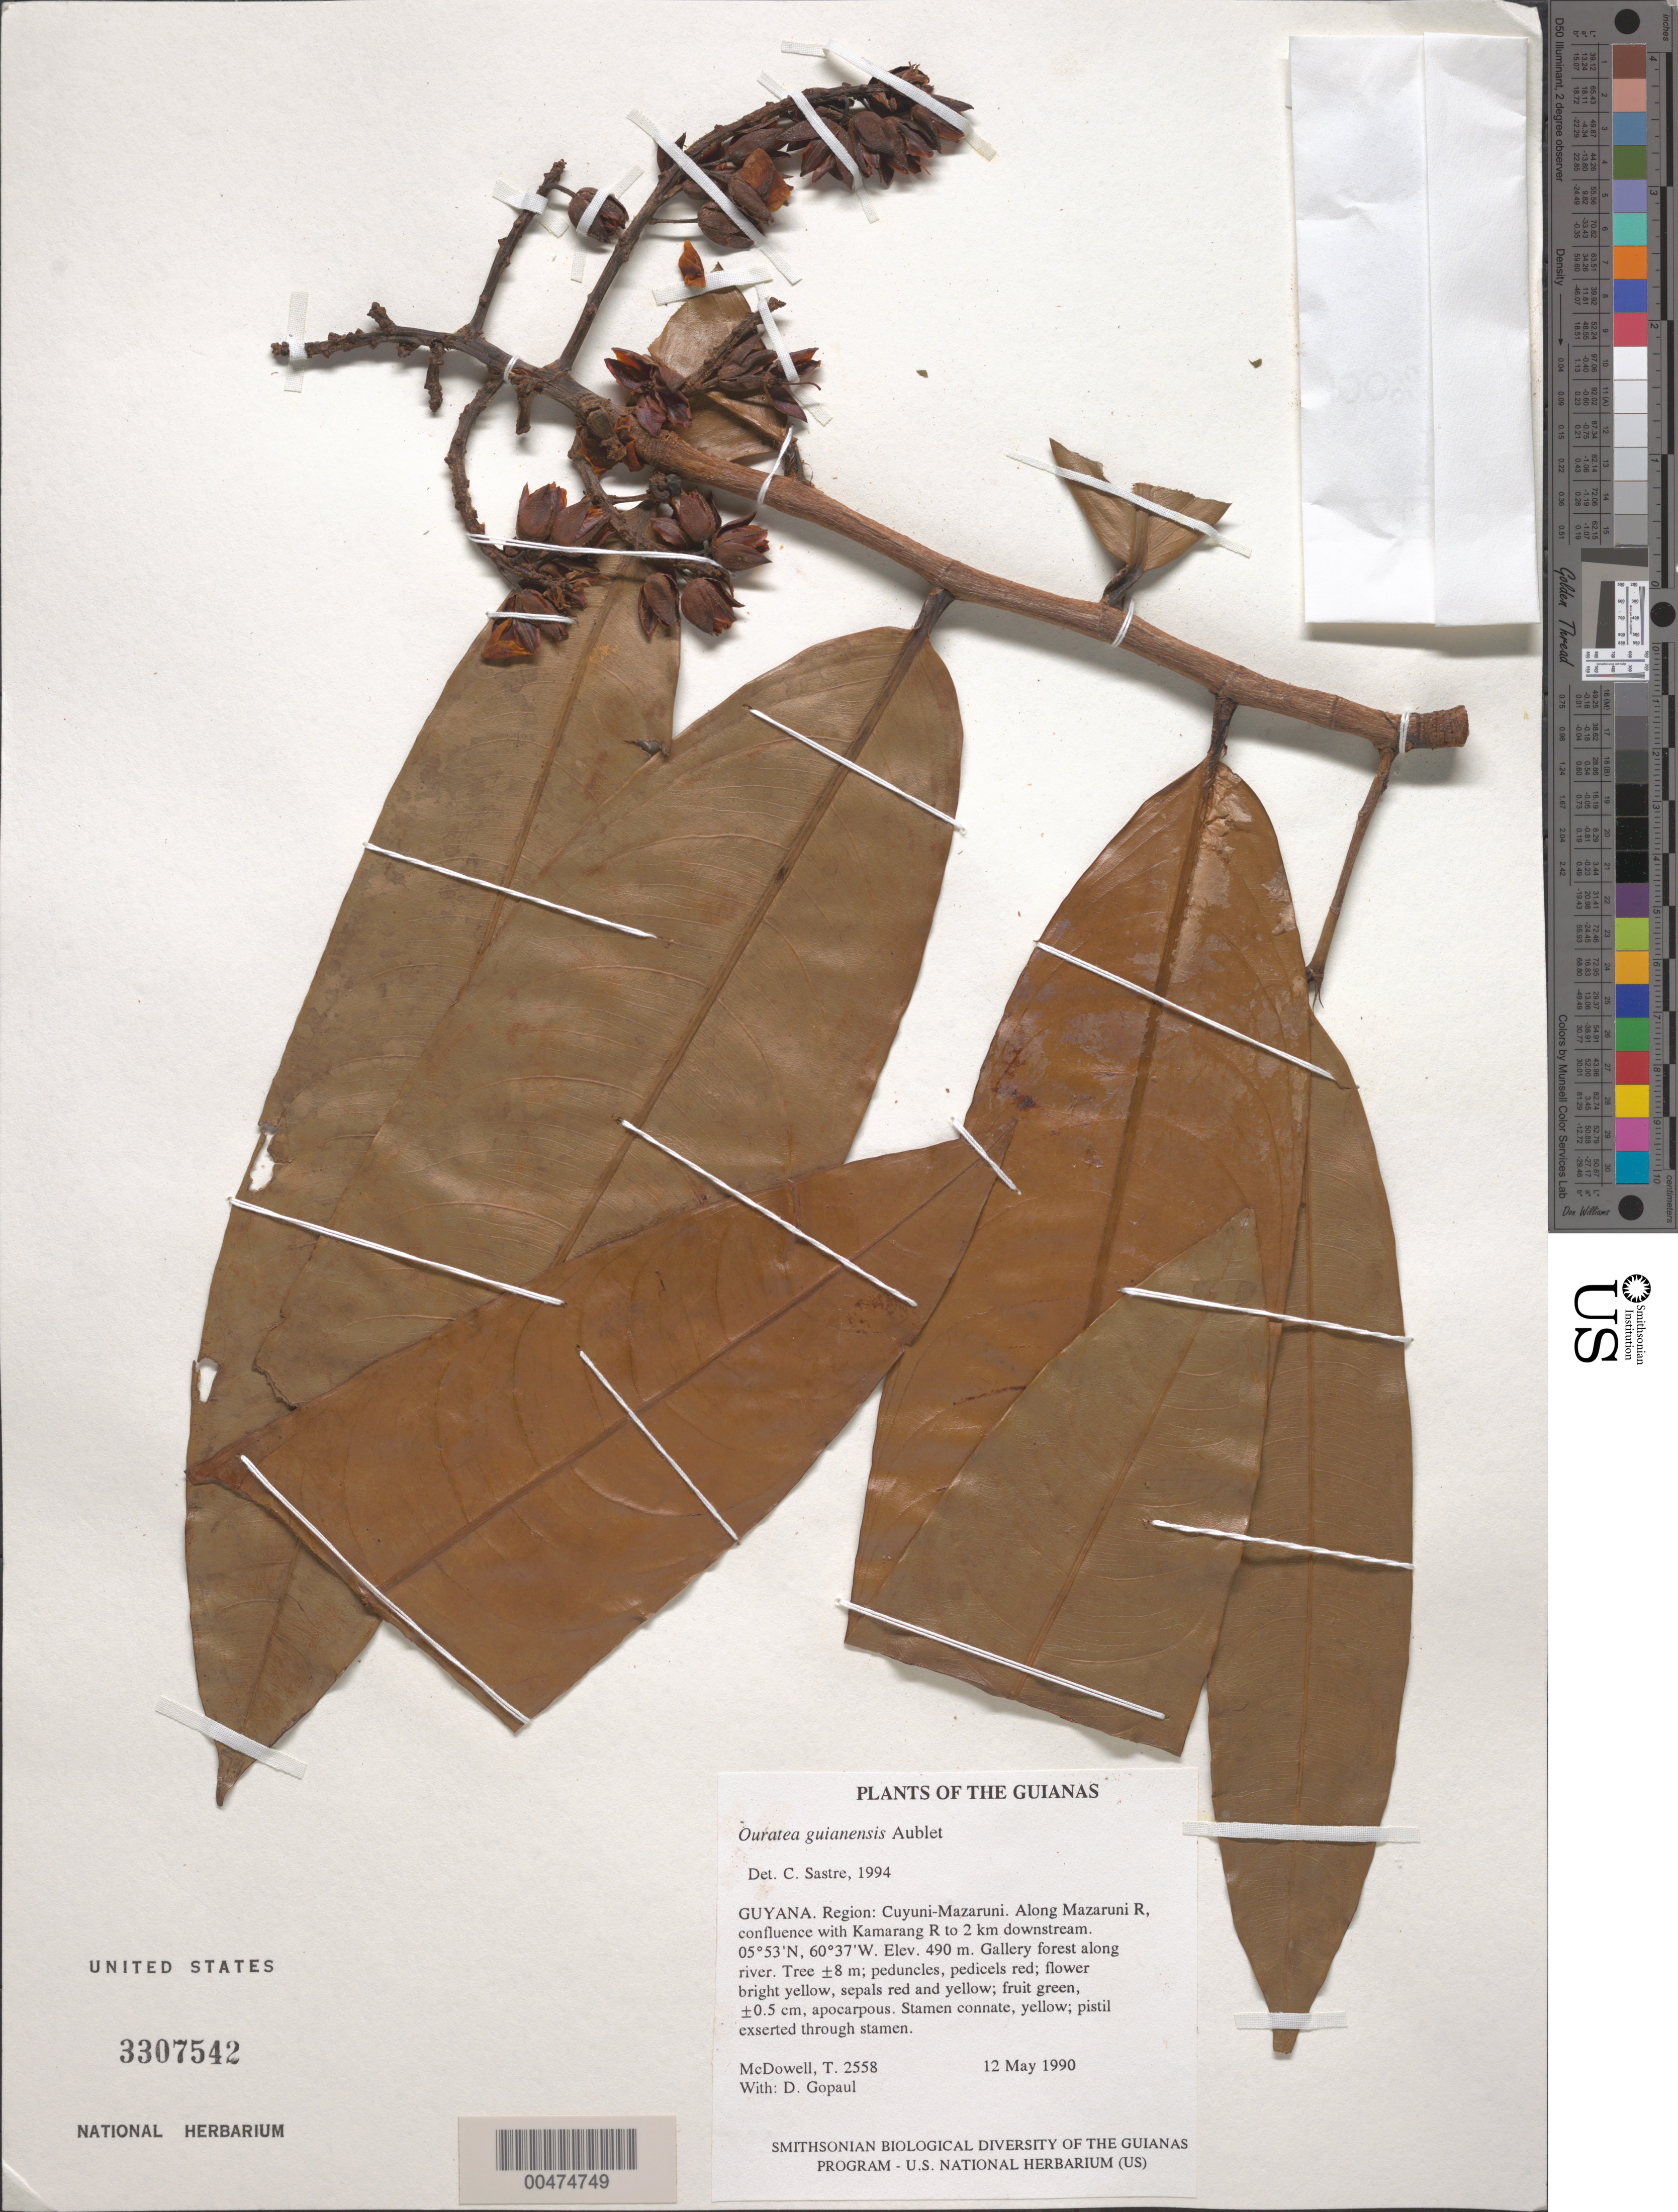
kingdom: Plantae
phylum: Tracheophyta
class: Magnoliopsida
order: Malpighiales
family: Ochnaceae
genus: Ouratea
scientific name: Ouratea guianensis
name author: Aubl.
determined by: Sastre, C. H. L.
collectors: T. McDowell & D. Gopaul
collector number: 2558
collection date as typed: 12 May 1990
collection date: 1990-05-12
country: Guyana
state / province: Cuyuni-Mazaruni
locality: Along Mazaruni R, confluence with Kamarang R to 2 km downstream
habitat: Gallery forest along river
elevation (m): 490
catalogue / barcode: US 3307542